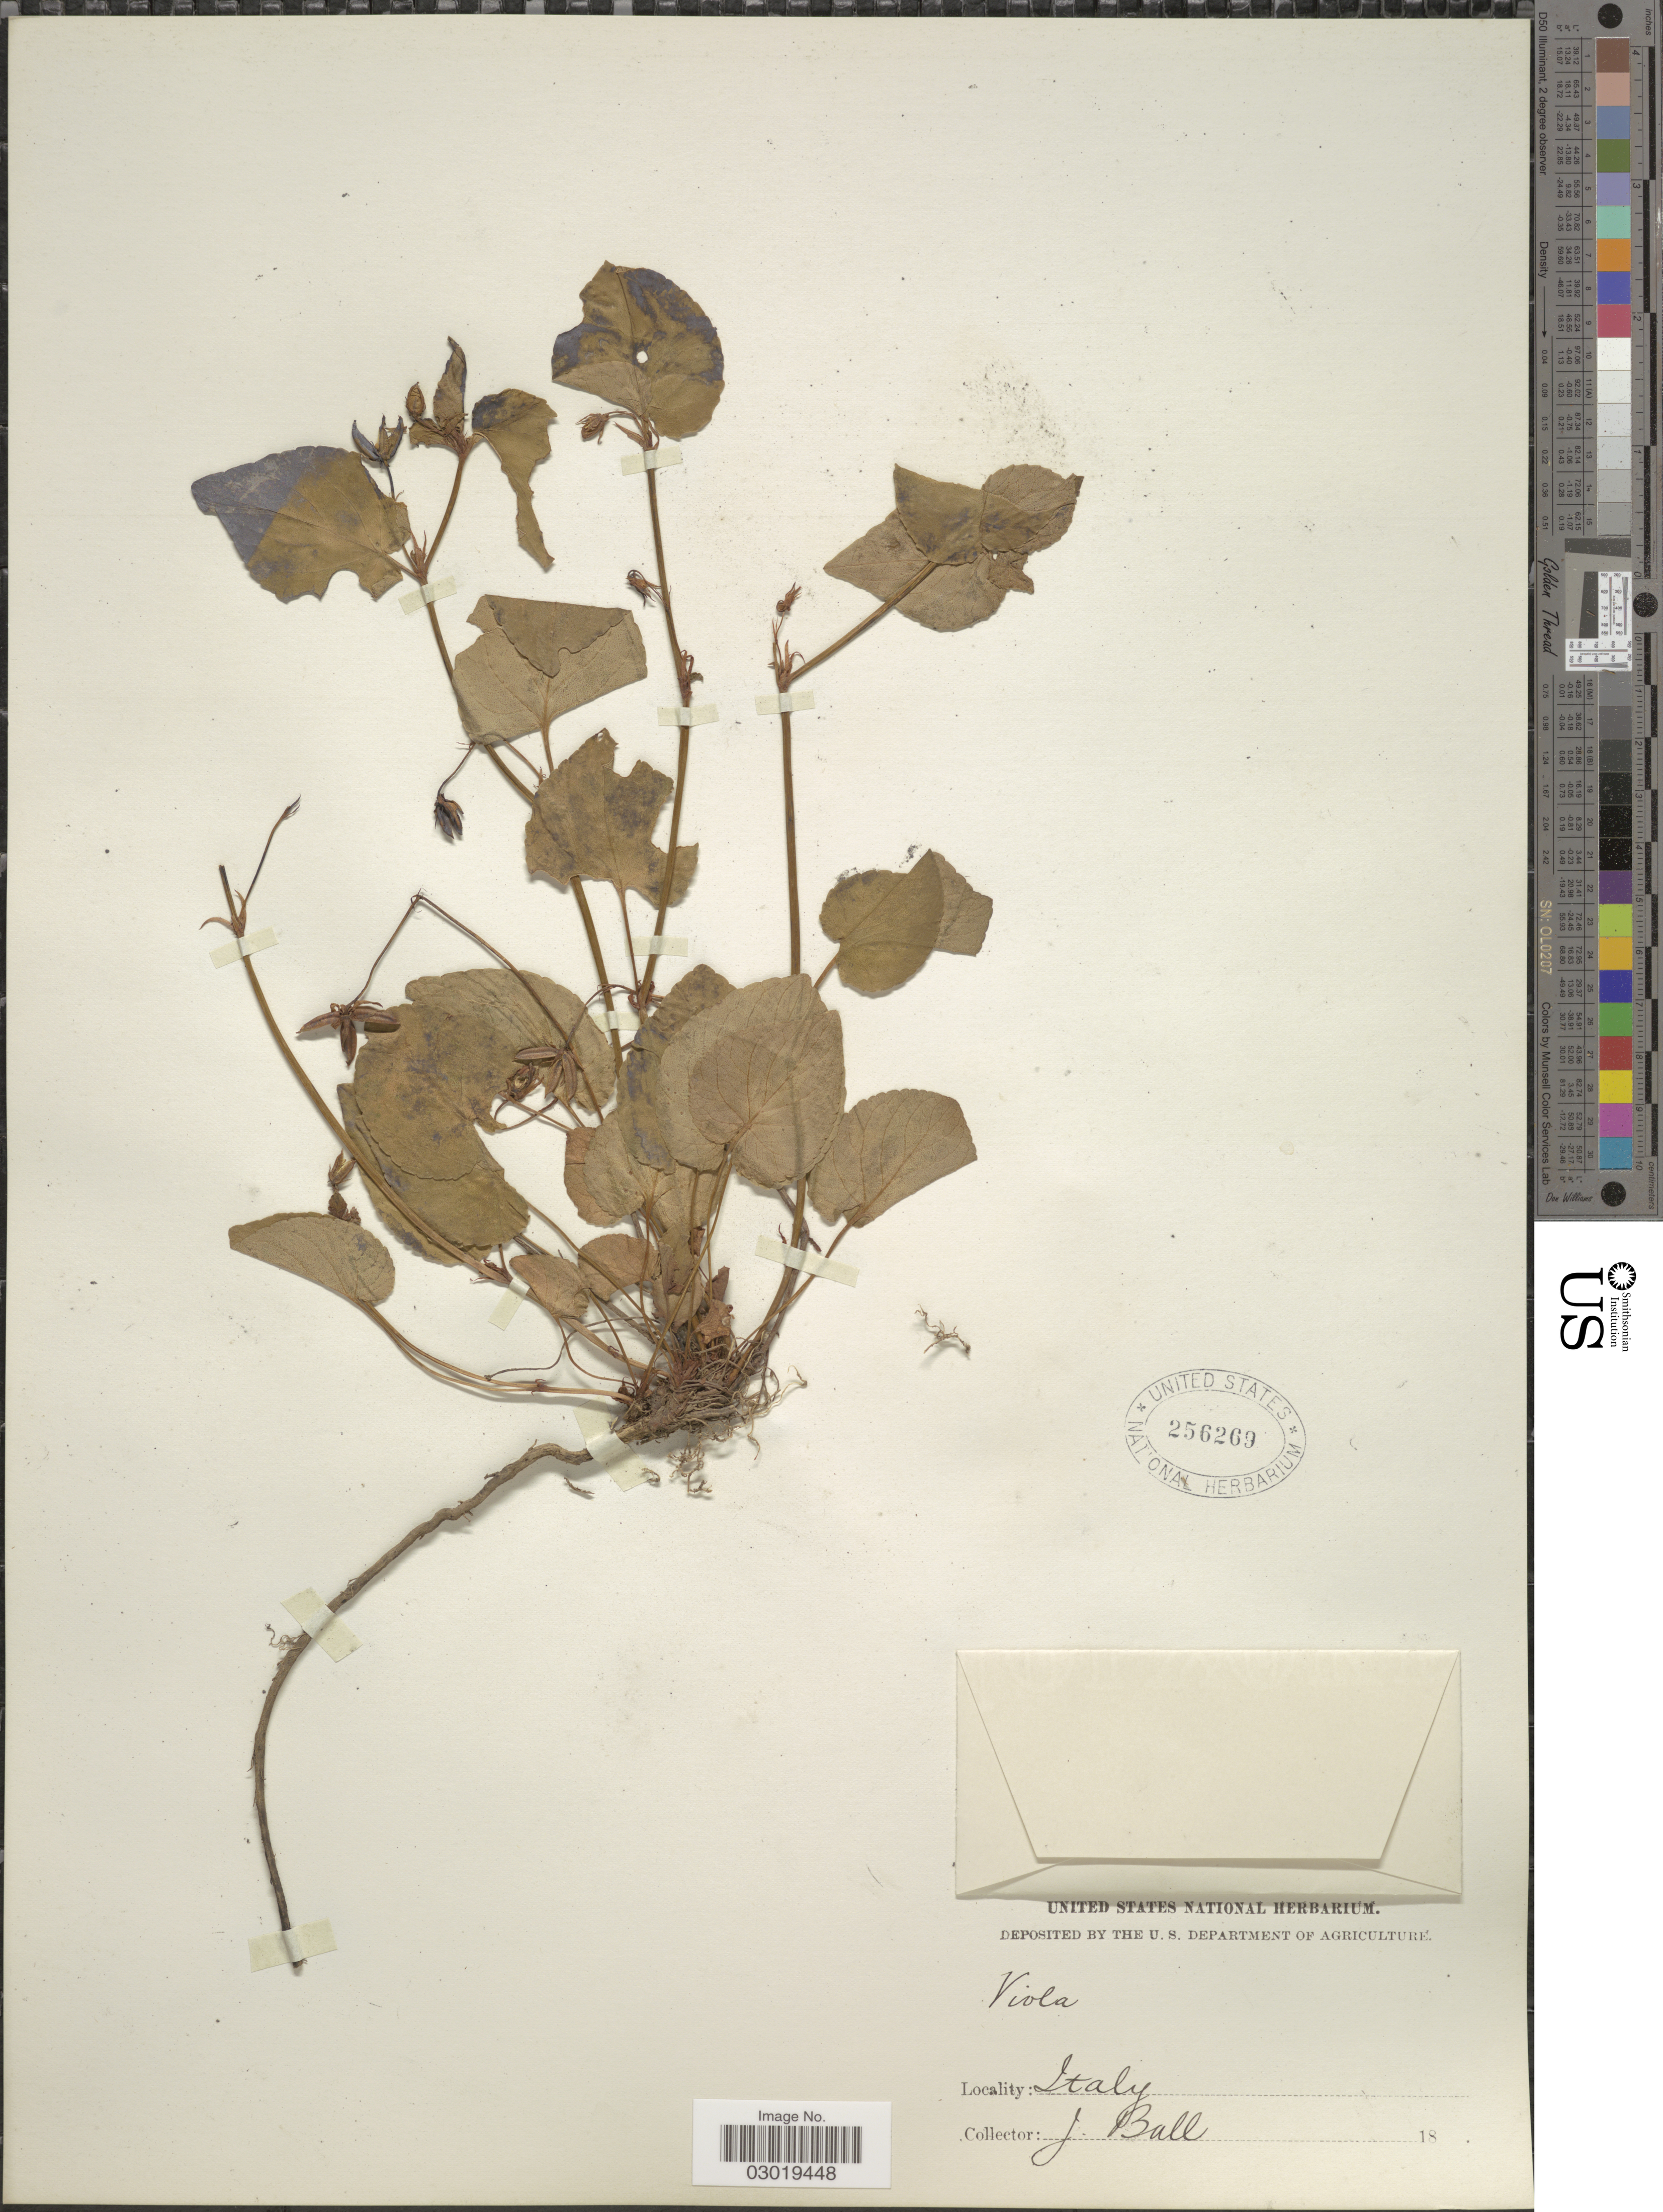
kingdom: Plantae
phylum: Tracheophyta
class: Magnoliopsida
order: Malpighiales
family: Violaceae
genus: Viola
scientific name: Viola sp.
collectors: J. Ball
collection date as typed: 18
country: Italy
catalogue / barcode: US 256269